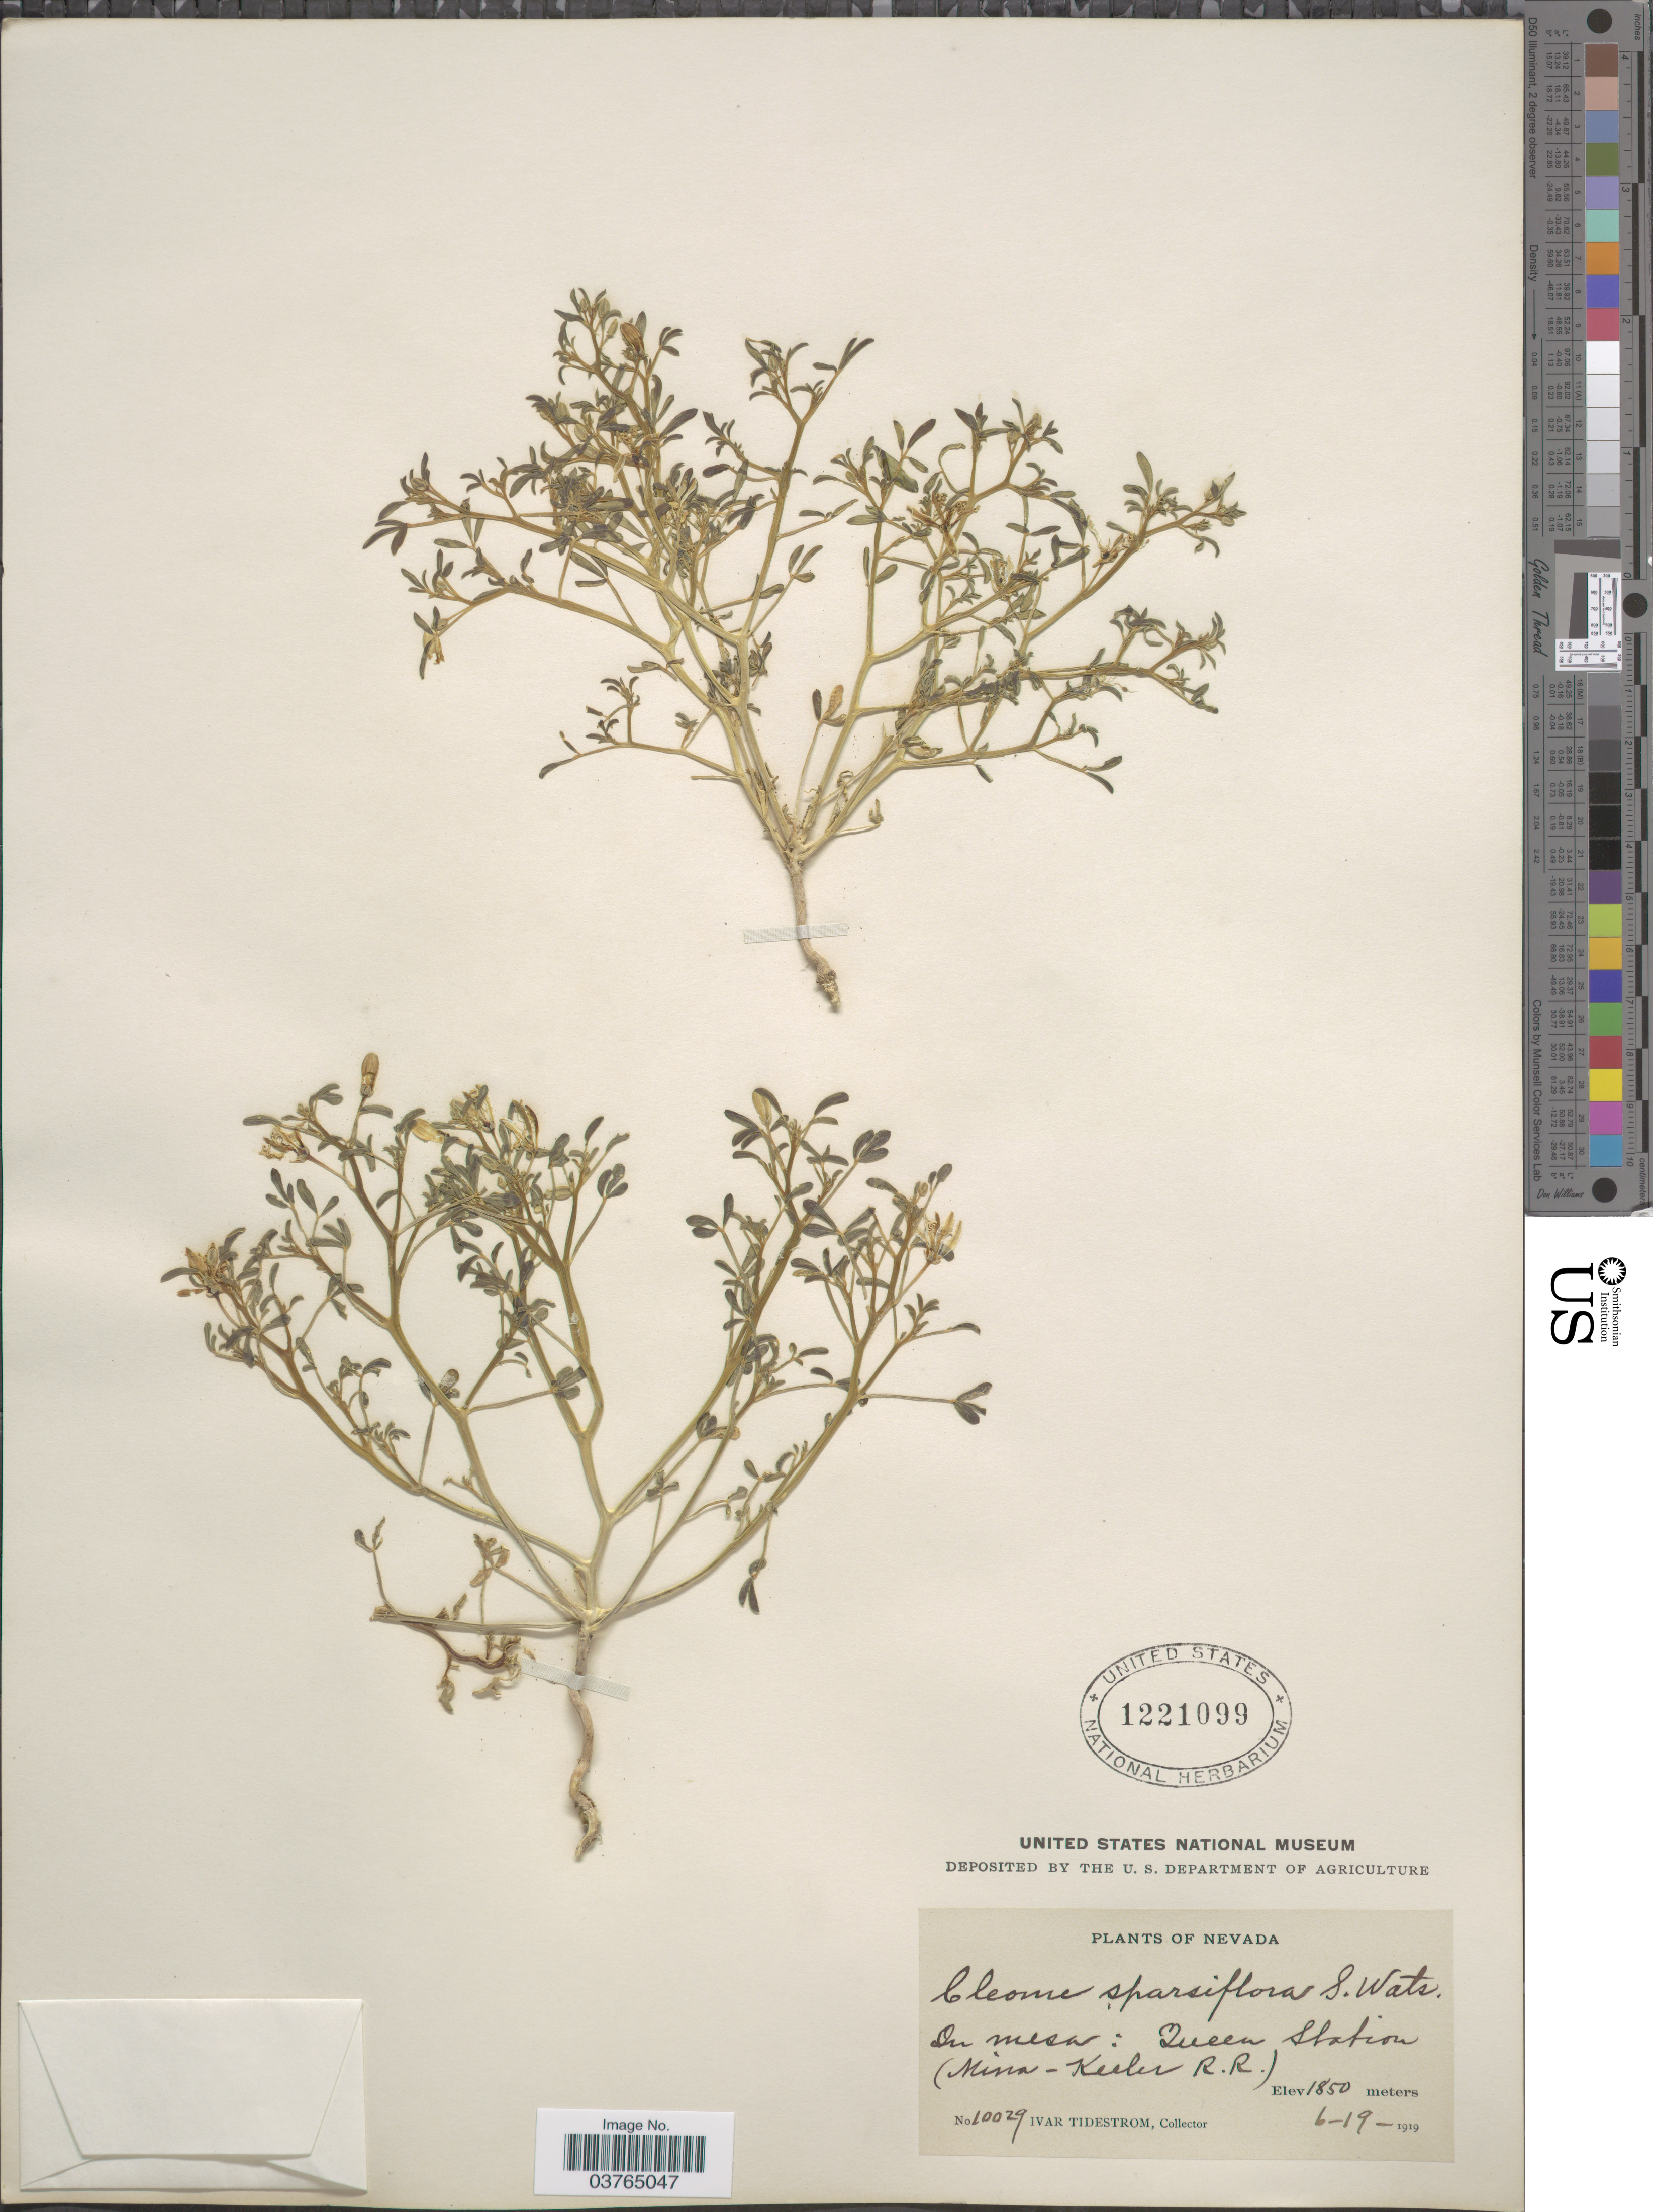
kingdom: Plantae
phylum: Tracheophyta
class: Magnoliopsida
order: Brassicales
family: Cleomaceae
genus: Cleomella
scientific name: Cleomella sparsifolia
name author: (S. Watson) J.C. Hall & Roalson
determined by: Strong, M. T., (US), Smithsonian Institution - National Museum of Natural History (UNITED STATES)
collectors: I. F. Tidestrom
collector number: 10029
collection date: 1919-06-19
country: United States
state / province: Nevada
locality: On mesa: Queen Station (Mina-Keeler R.R.).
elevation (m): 1850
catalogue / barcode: US 1221099